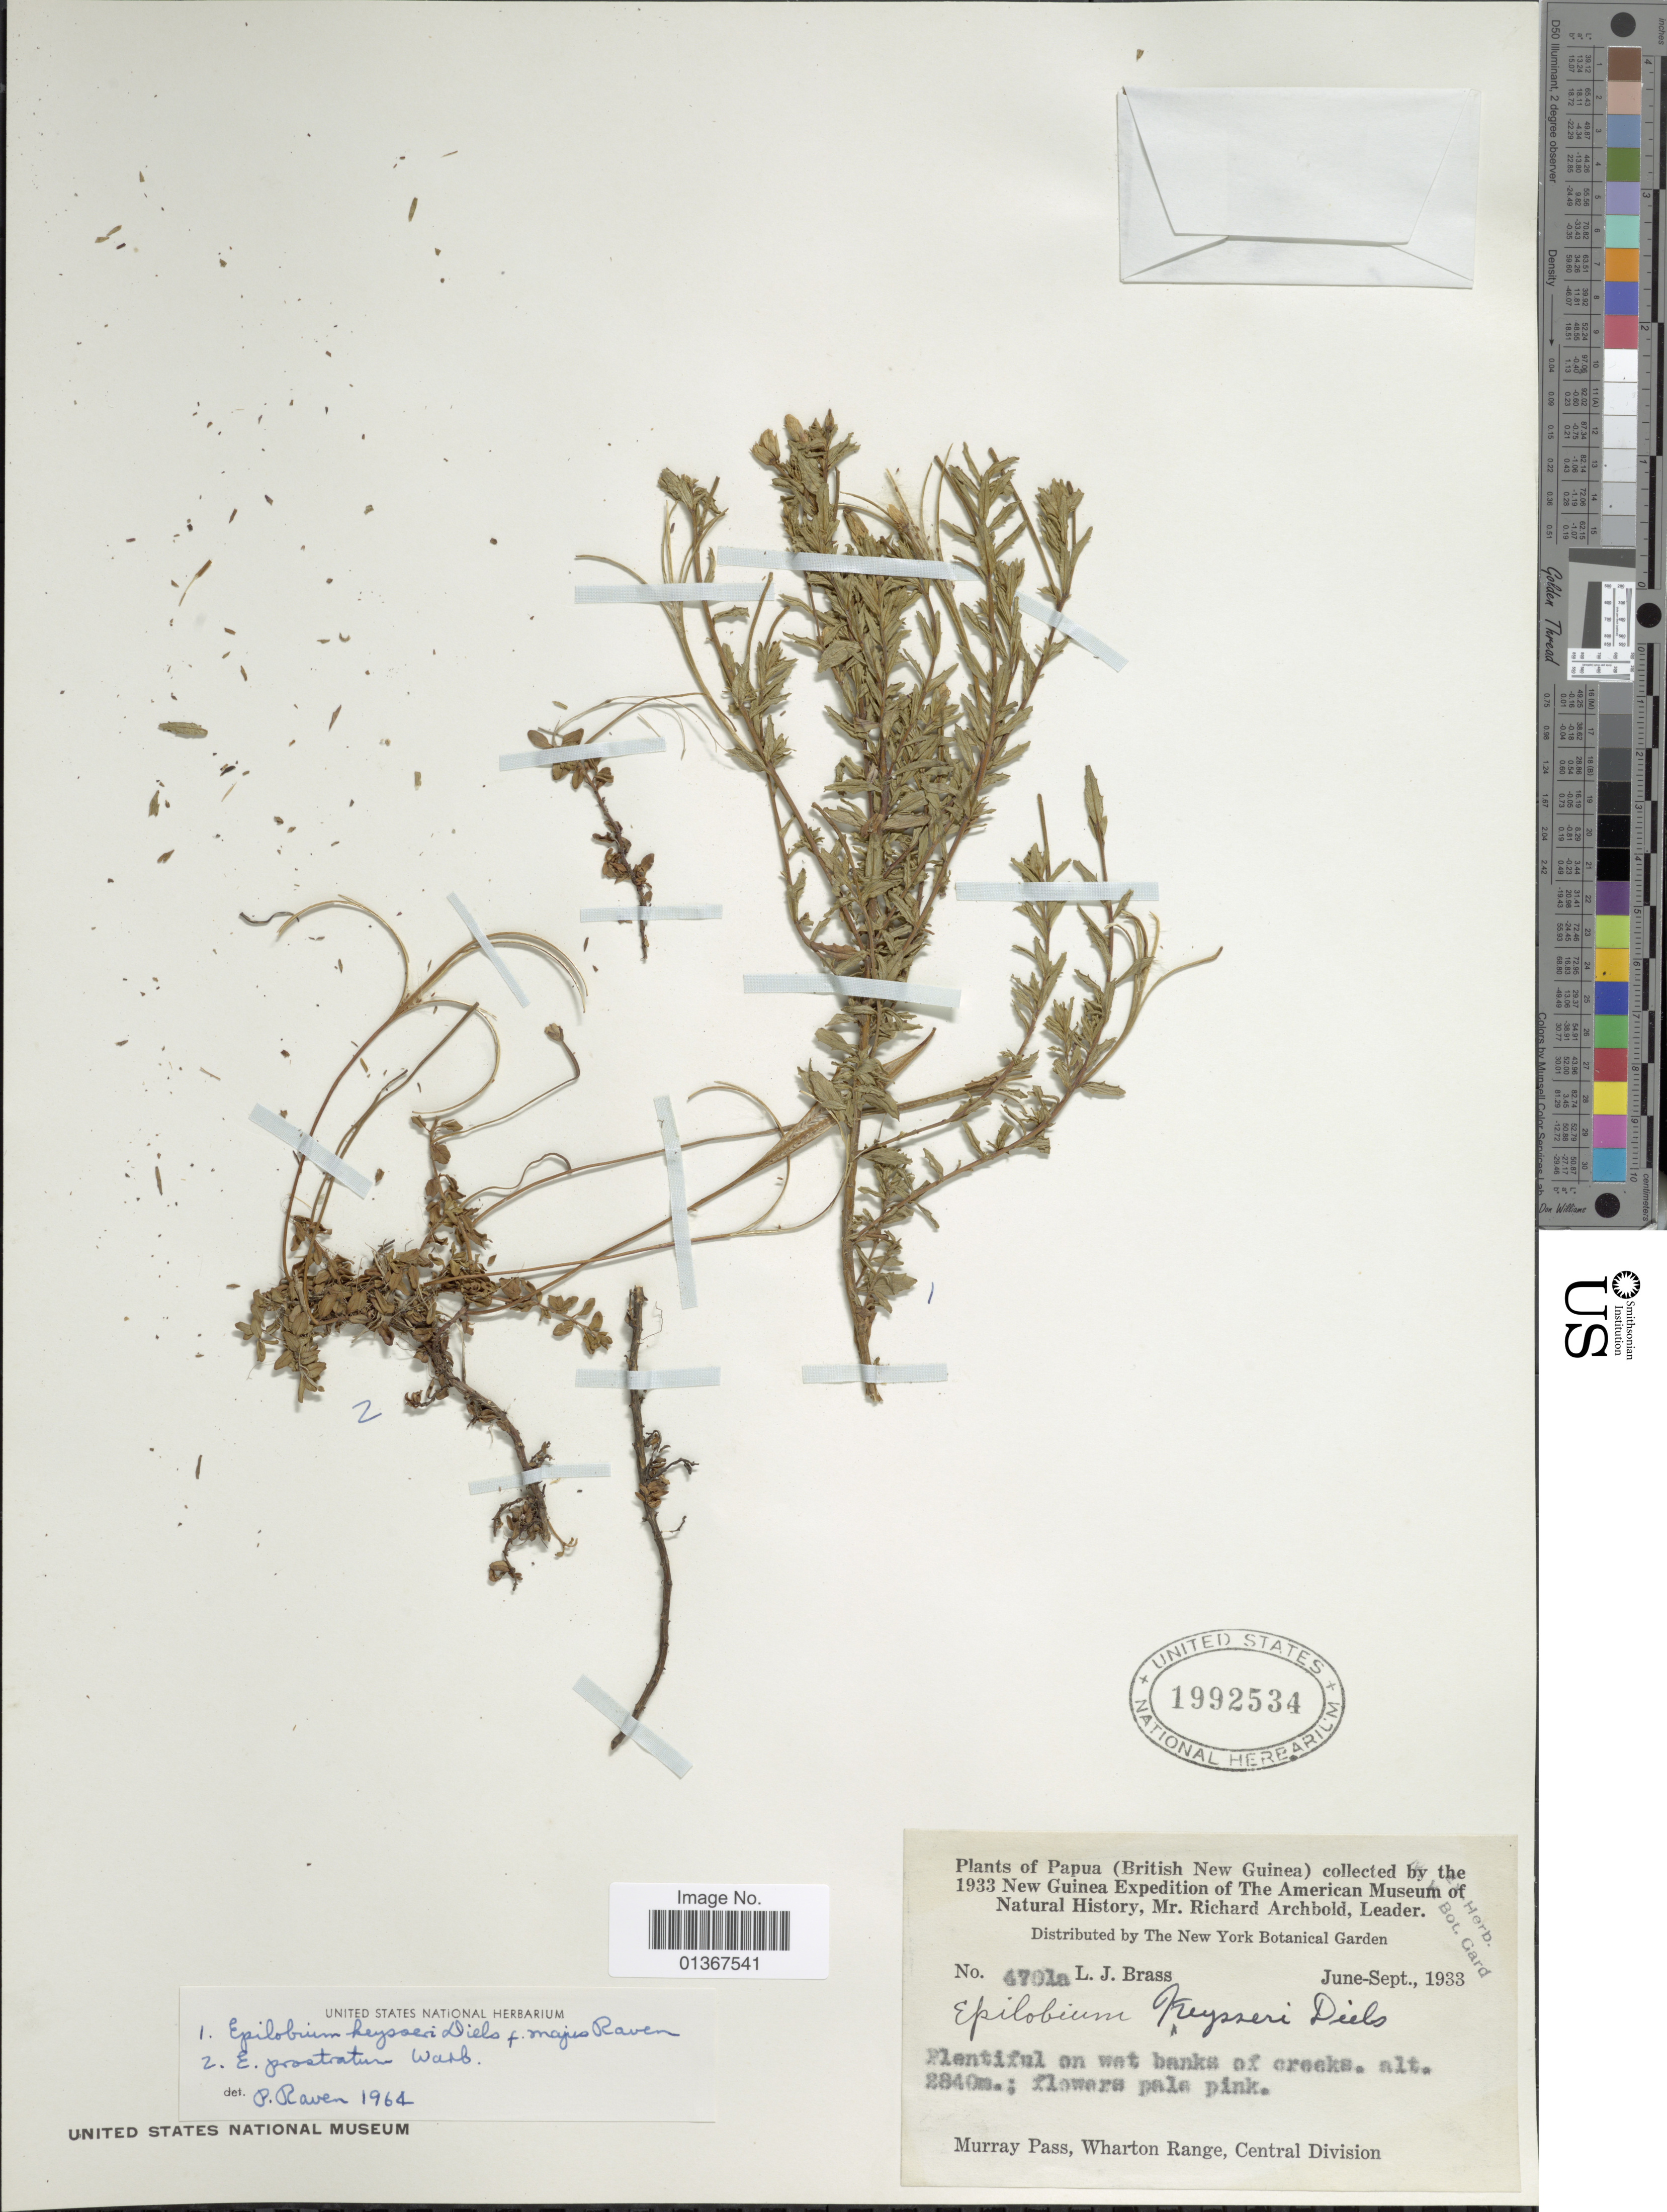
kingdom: Plantae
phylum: Tracheophyta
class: Magnoliopsida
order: Myrtales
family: Onagraceae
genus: Epilobium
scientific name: Epilobium keysseri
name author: Diels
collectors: L. J. Brass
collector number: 4701a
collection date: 1933-06/1933-09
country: Papua New Guinea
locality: Murray Pass, Wharton Range, Central Division.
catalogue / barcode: US 1992534